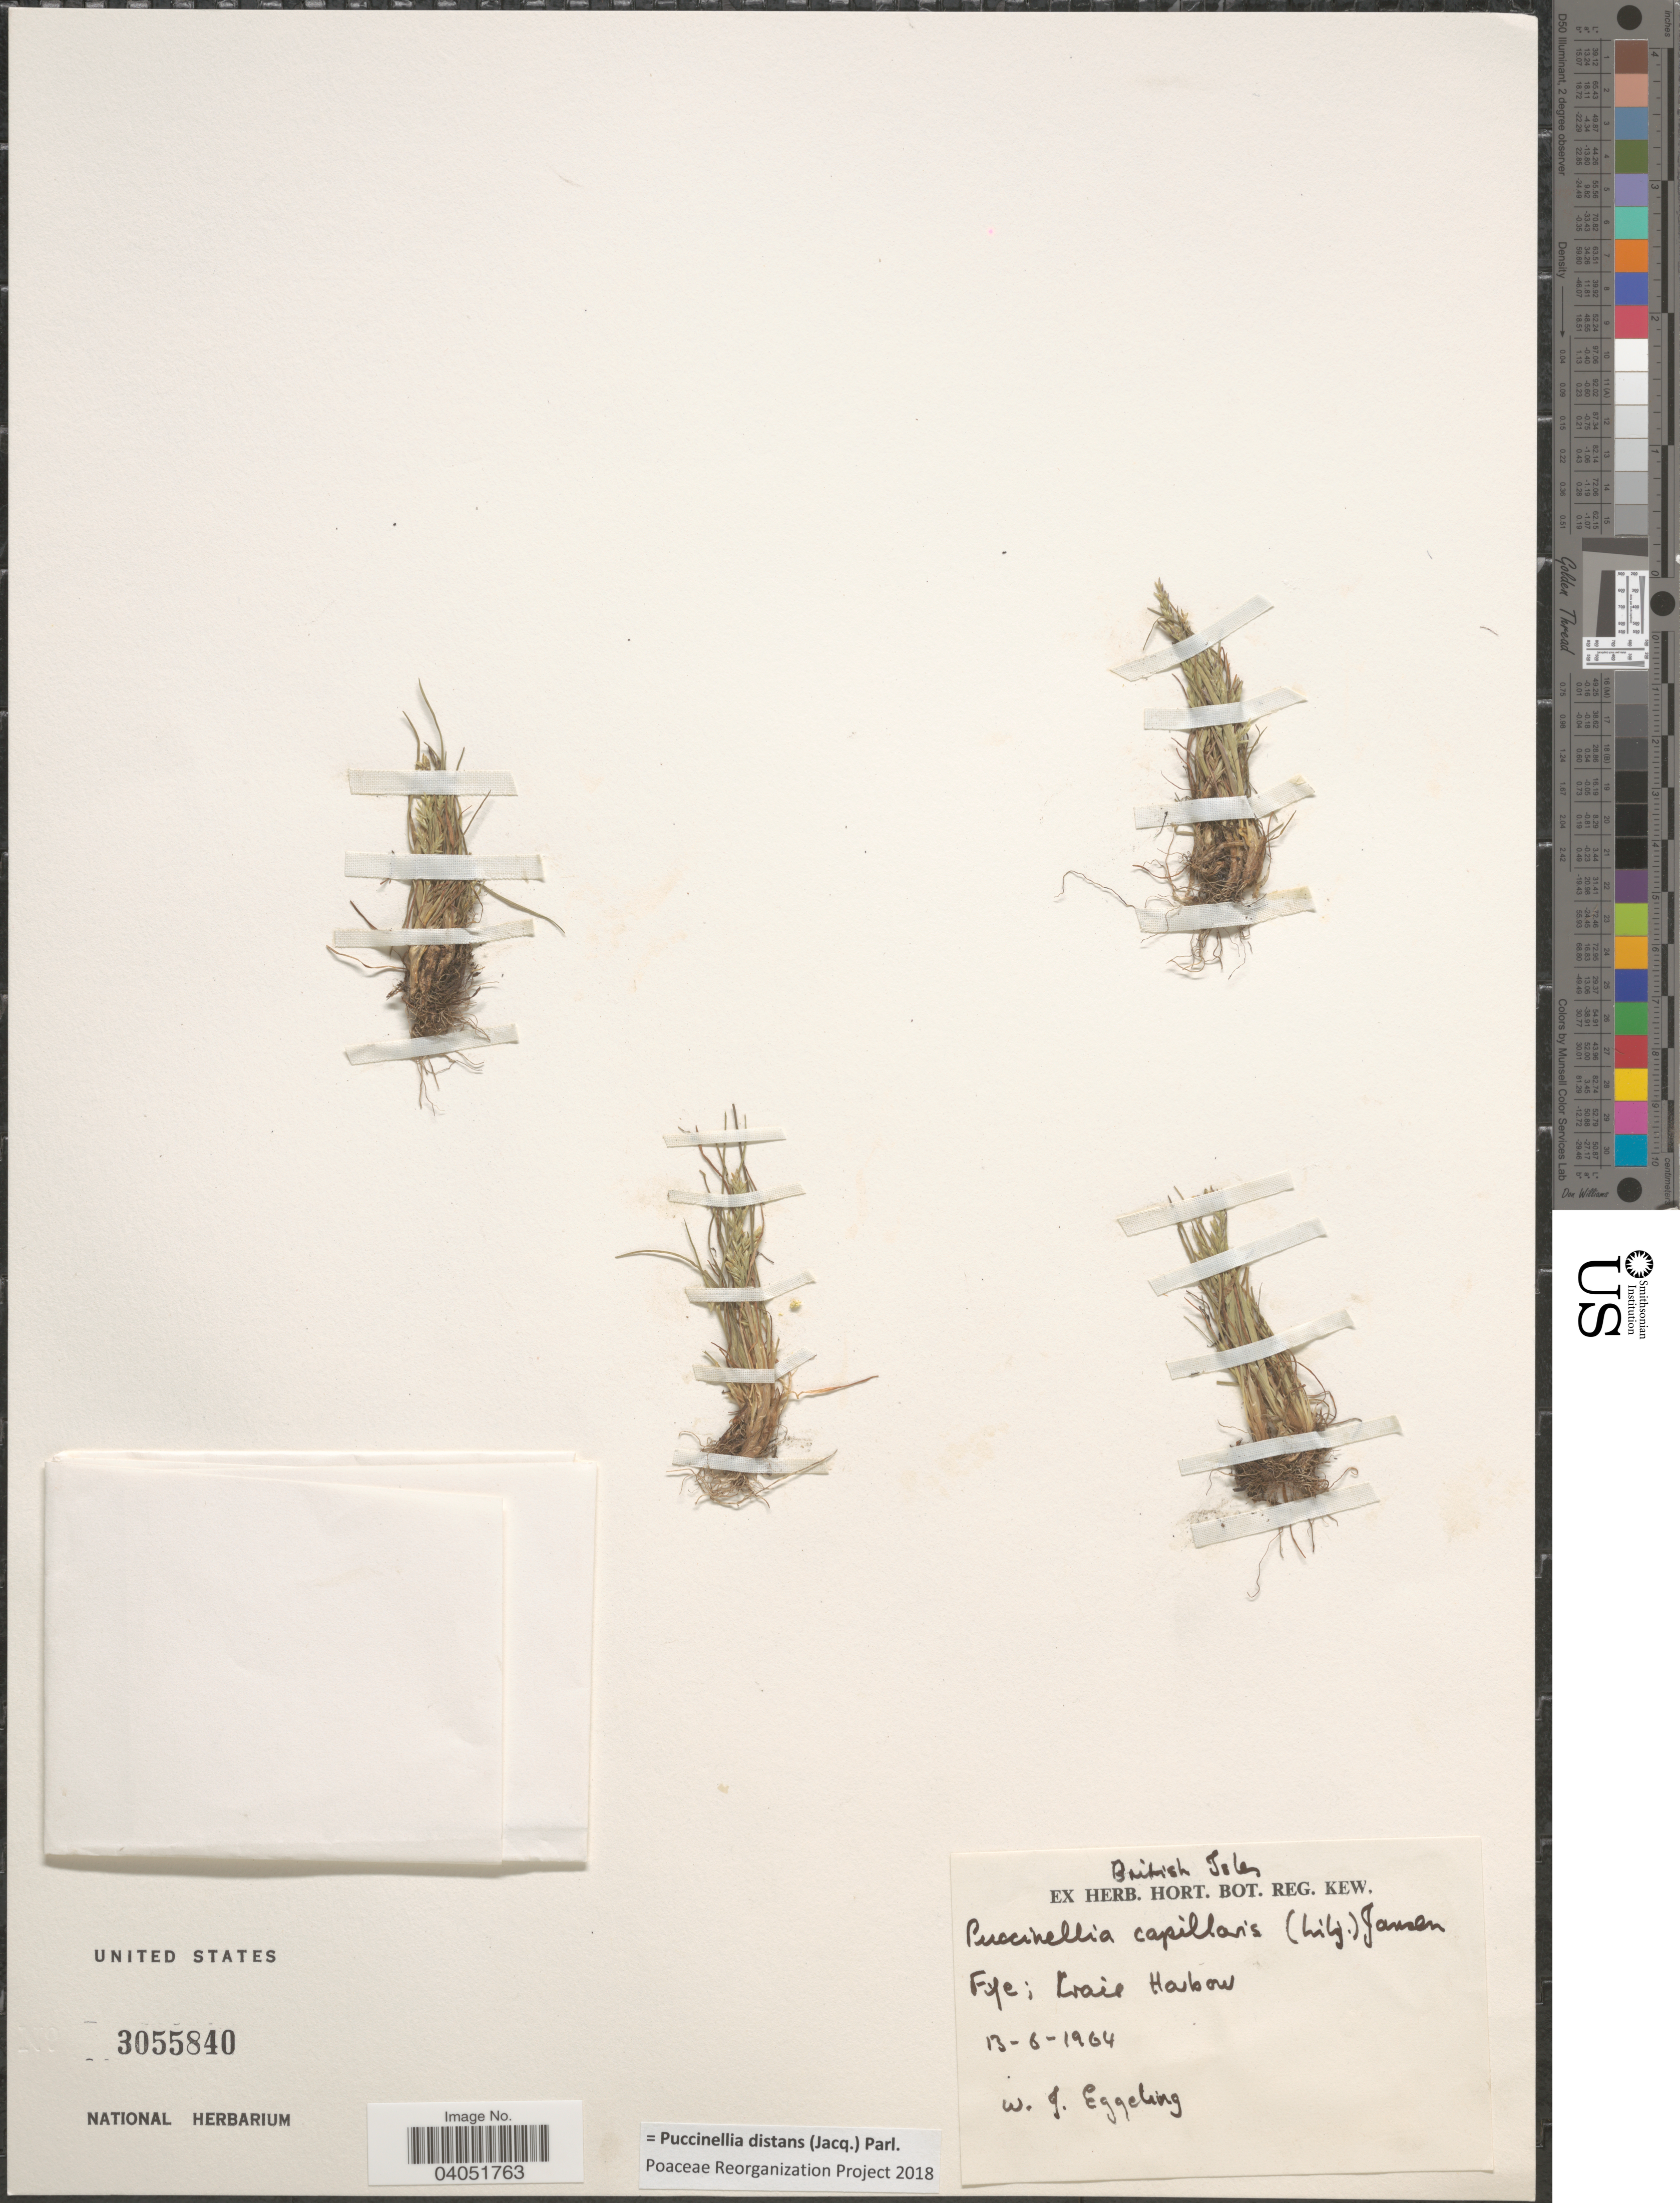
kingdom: Plantae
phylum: Tracheophyta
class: Liliopsida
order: Poales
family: Poaceae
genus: Puccinellia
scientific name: Puccinellia distans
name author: (Jacq.) Parl.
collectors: W. Eggeling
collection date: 1964-06-13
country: United Kingdom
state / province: Scotland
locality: British Isles. Fye; Crail Harbour.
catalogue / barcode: US 3055840